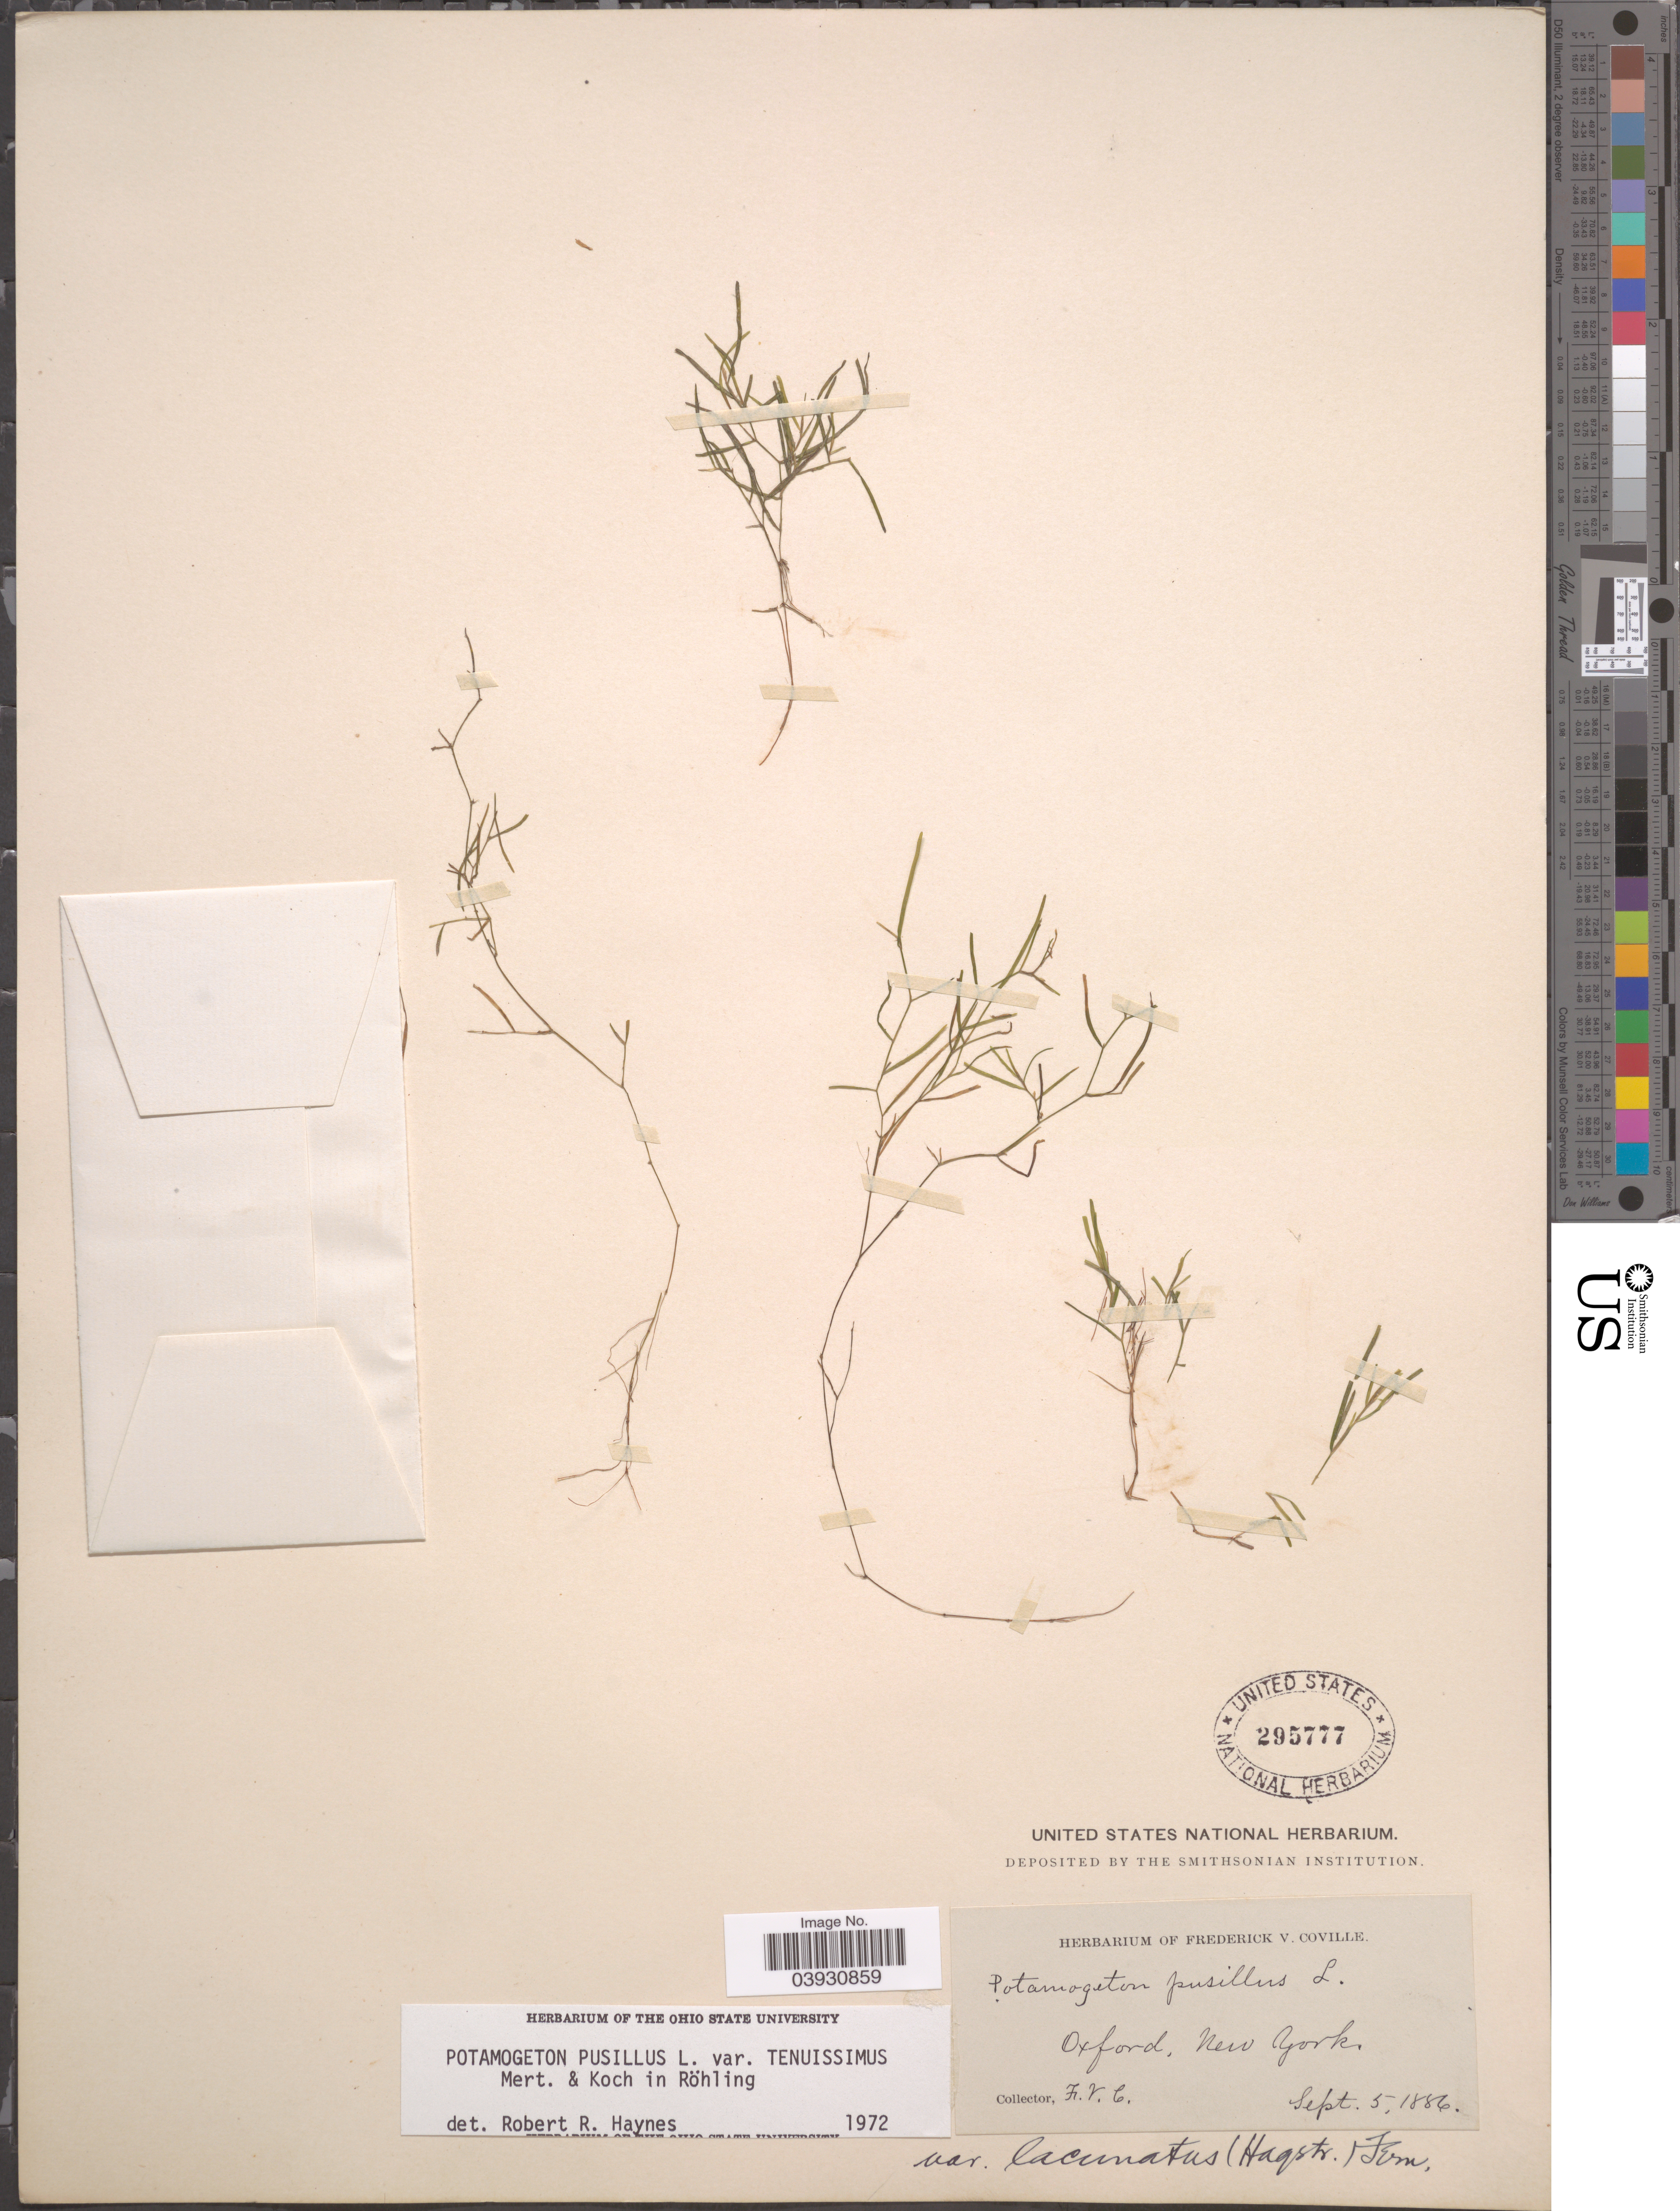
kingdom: Plantae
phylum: Tracheophyta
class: Liliopsida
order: Alismatales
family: Potamogetonaceae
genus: Potamogeton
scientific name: Potamogeton pusillus subsp. tenuissimus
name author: Mert. & W.D.J. Koch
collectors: F. V. Coville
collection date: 1886-09-05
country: United States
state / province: New York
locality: Oxford.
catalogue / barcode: US 295777